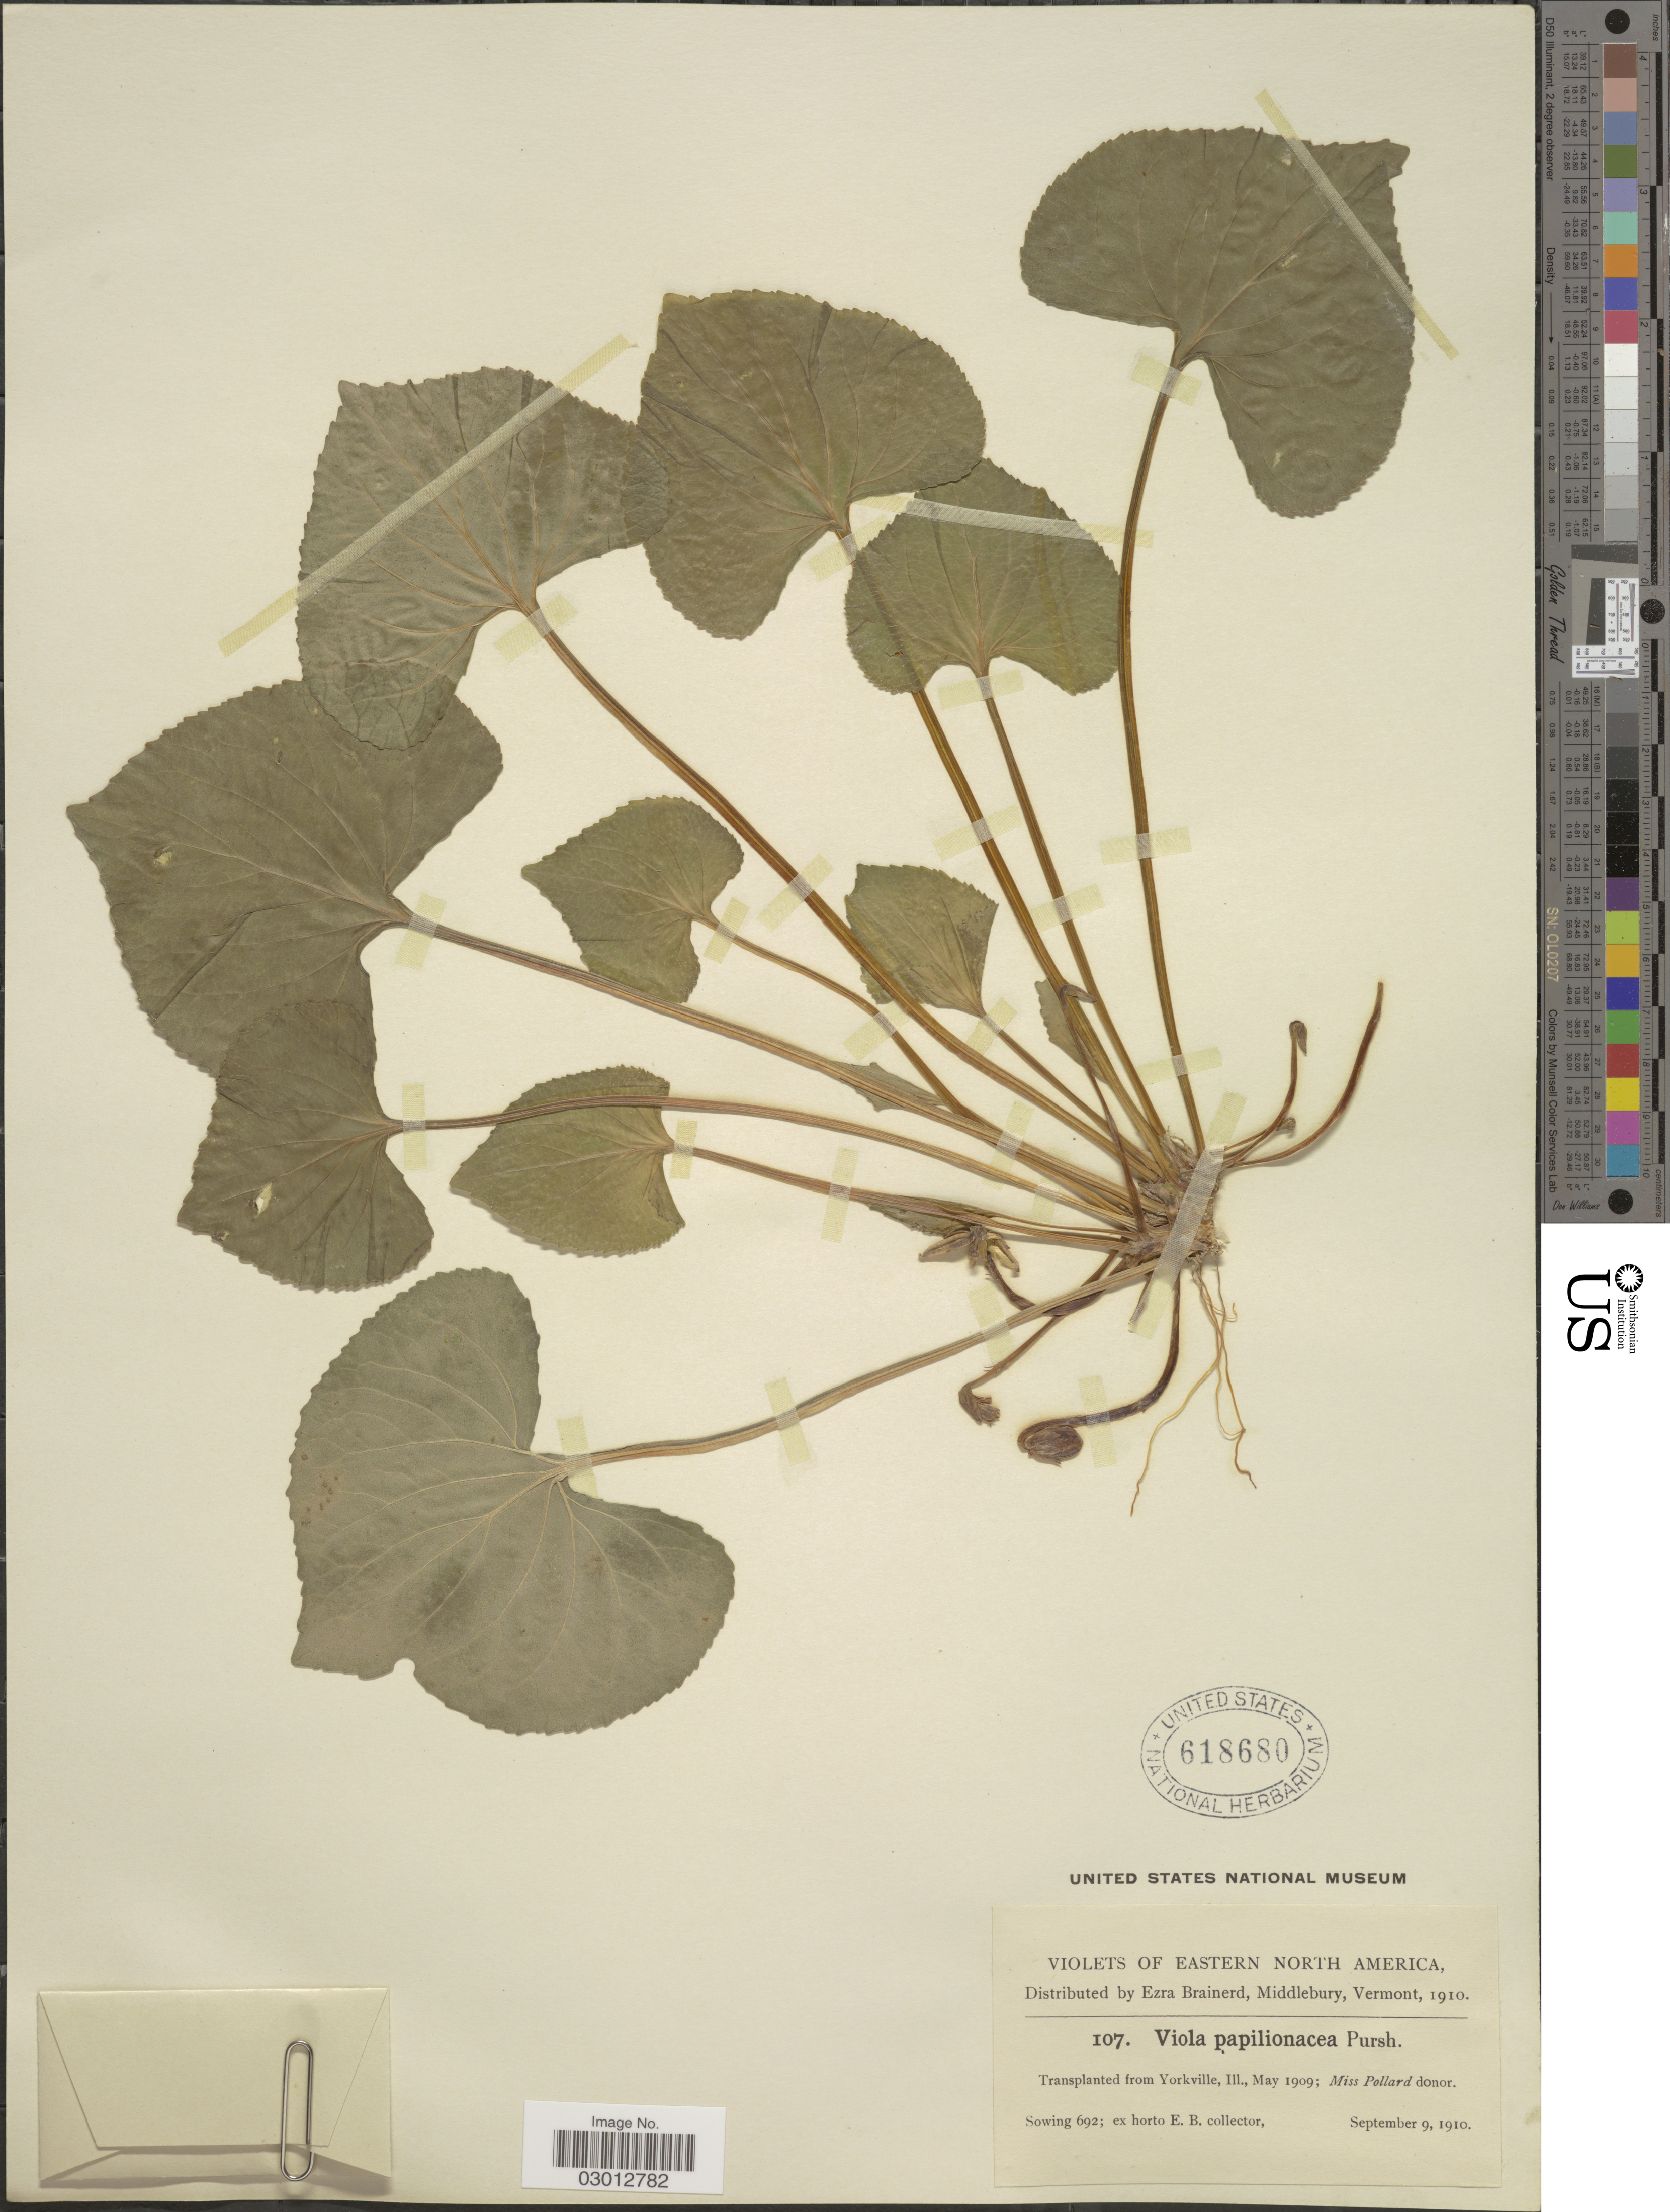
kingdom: Plantae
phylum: Tracheophyta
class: Magnoliopsida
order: Malpighiales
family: Violaceae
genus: Viola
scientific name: Viola papilionacea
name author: Pursh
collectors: ex herb. Ezra Brainerd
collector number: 107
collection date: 1910-09-09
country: United States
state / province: Illinois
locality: Eastern North America. Transplanted from Yorkville, Ill.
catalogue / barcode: US 618680